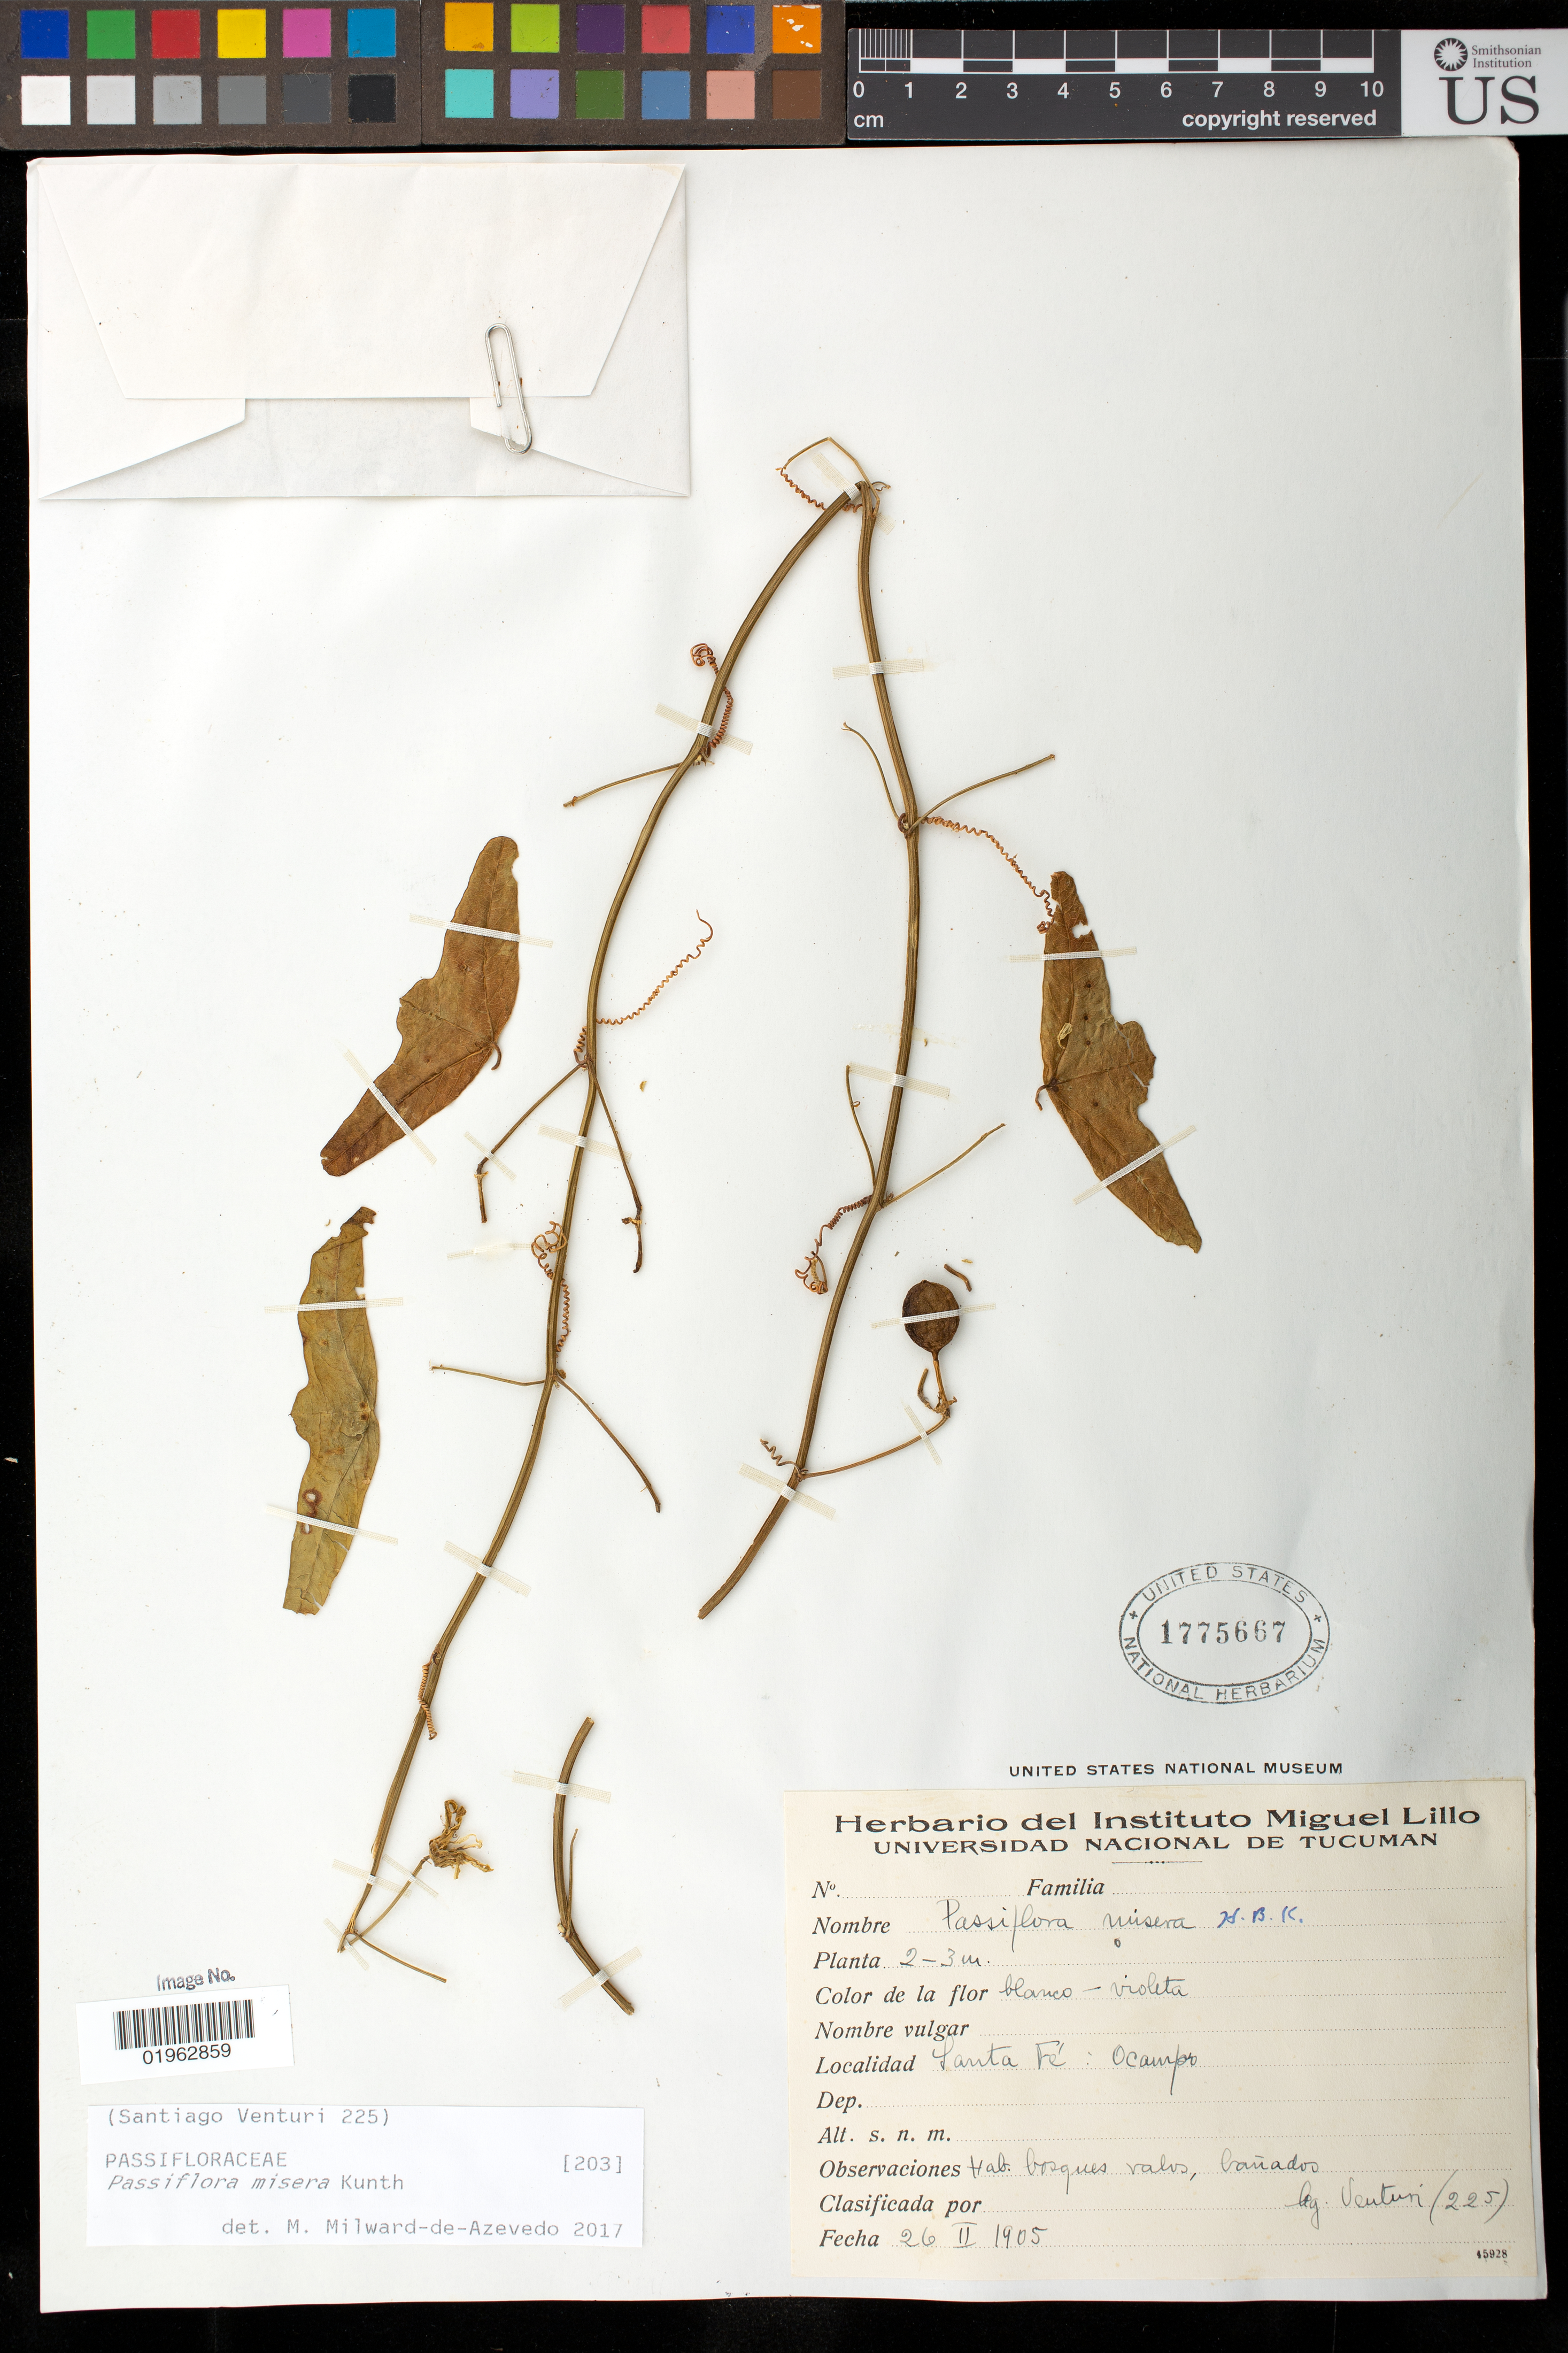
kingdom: Plantae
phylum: Tracheophyta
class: Magnoliopsida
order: Malpighiales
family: Passifloraceae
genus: Passiflora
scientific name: Passiflora misera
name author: Kunth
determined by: Azevedo, M. A. Milward de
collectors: -. Veutun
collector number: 225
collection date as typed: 26 II 1905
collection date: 1905-02-26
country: Argentina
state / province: Santa Fé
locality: Ocampo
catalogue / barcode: US 1775667